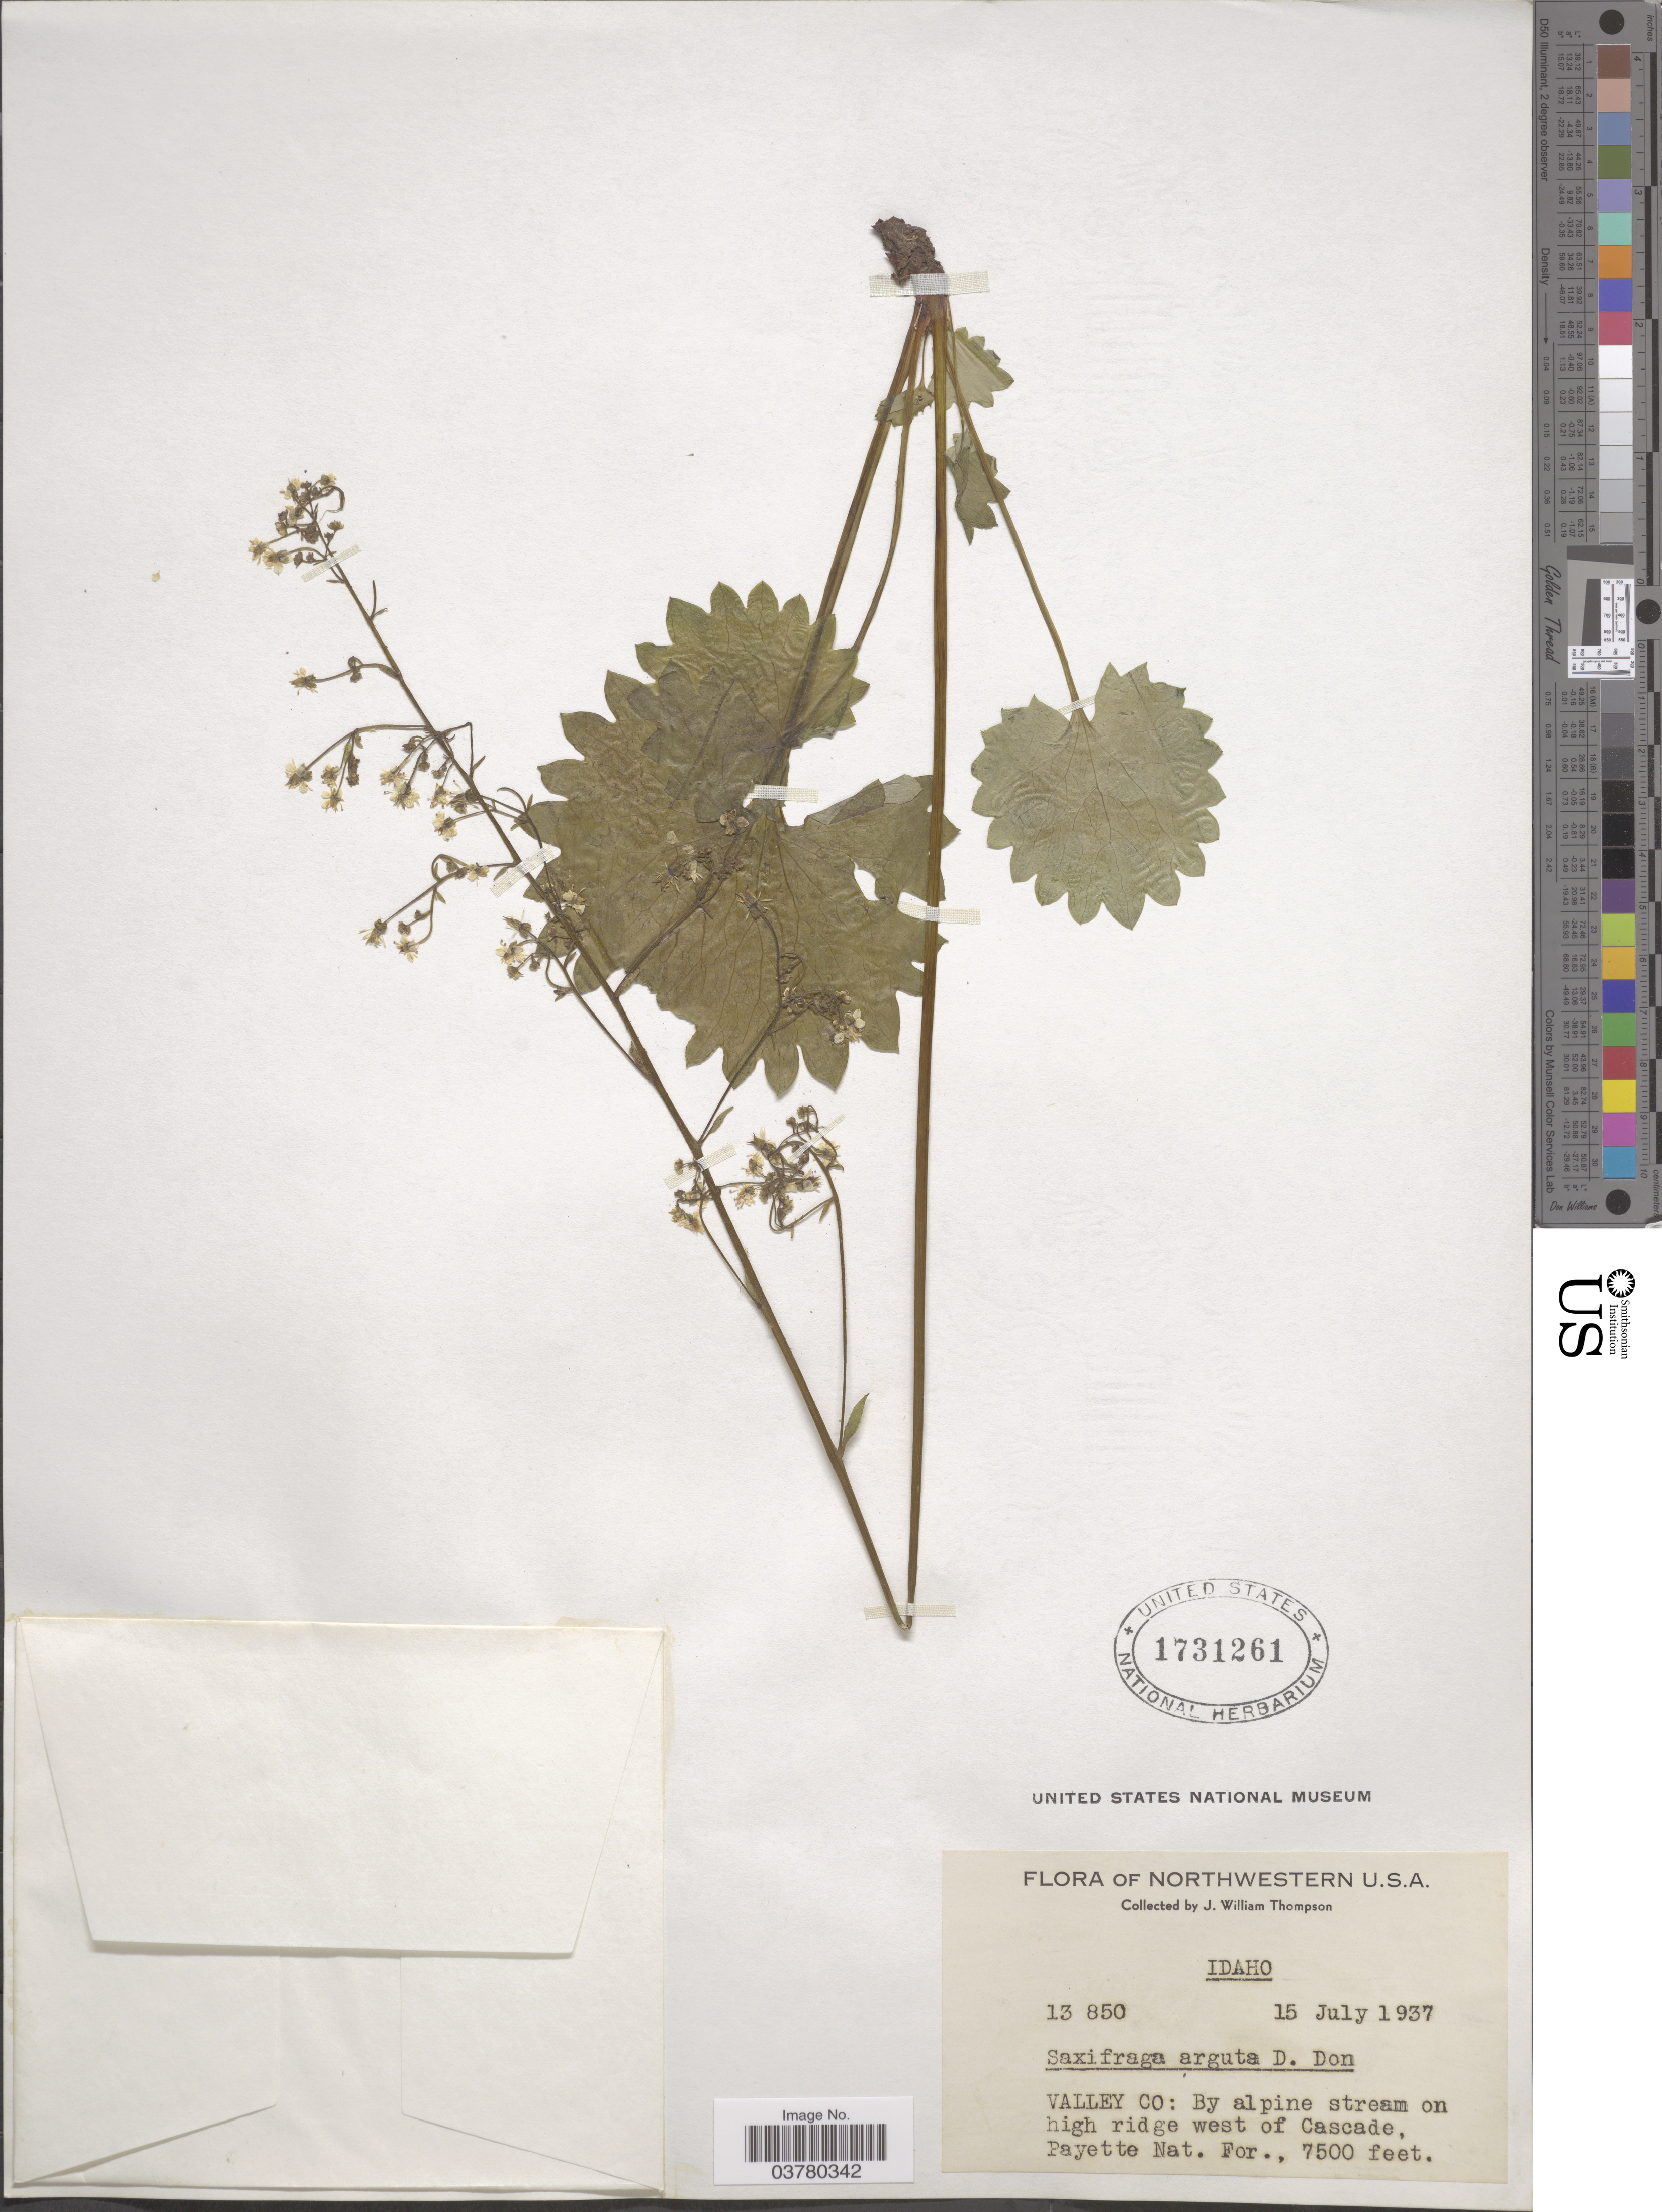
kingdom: Plantae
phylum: Tracheophyta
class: Magnoliopsida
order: Saxifragales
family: Saxifragaceae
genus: Micranthes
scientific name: Micranthes odontoloma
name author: (Piper) A. Heller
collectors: J. W. Thompson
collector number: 13850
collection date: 1937-07-15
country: United States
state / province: Idaho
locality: Valley Co: By alpine stream on high ridge west of Cascade, Payette Nat. For.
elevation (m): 2286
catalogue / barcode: US 1731261